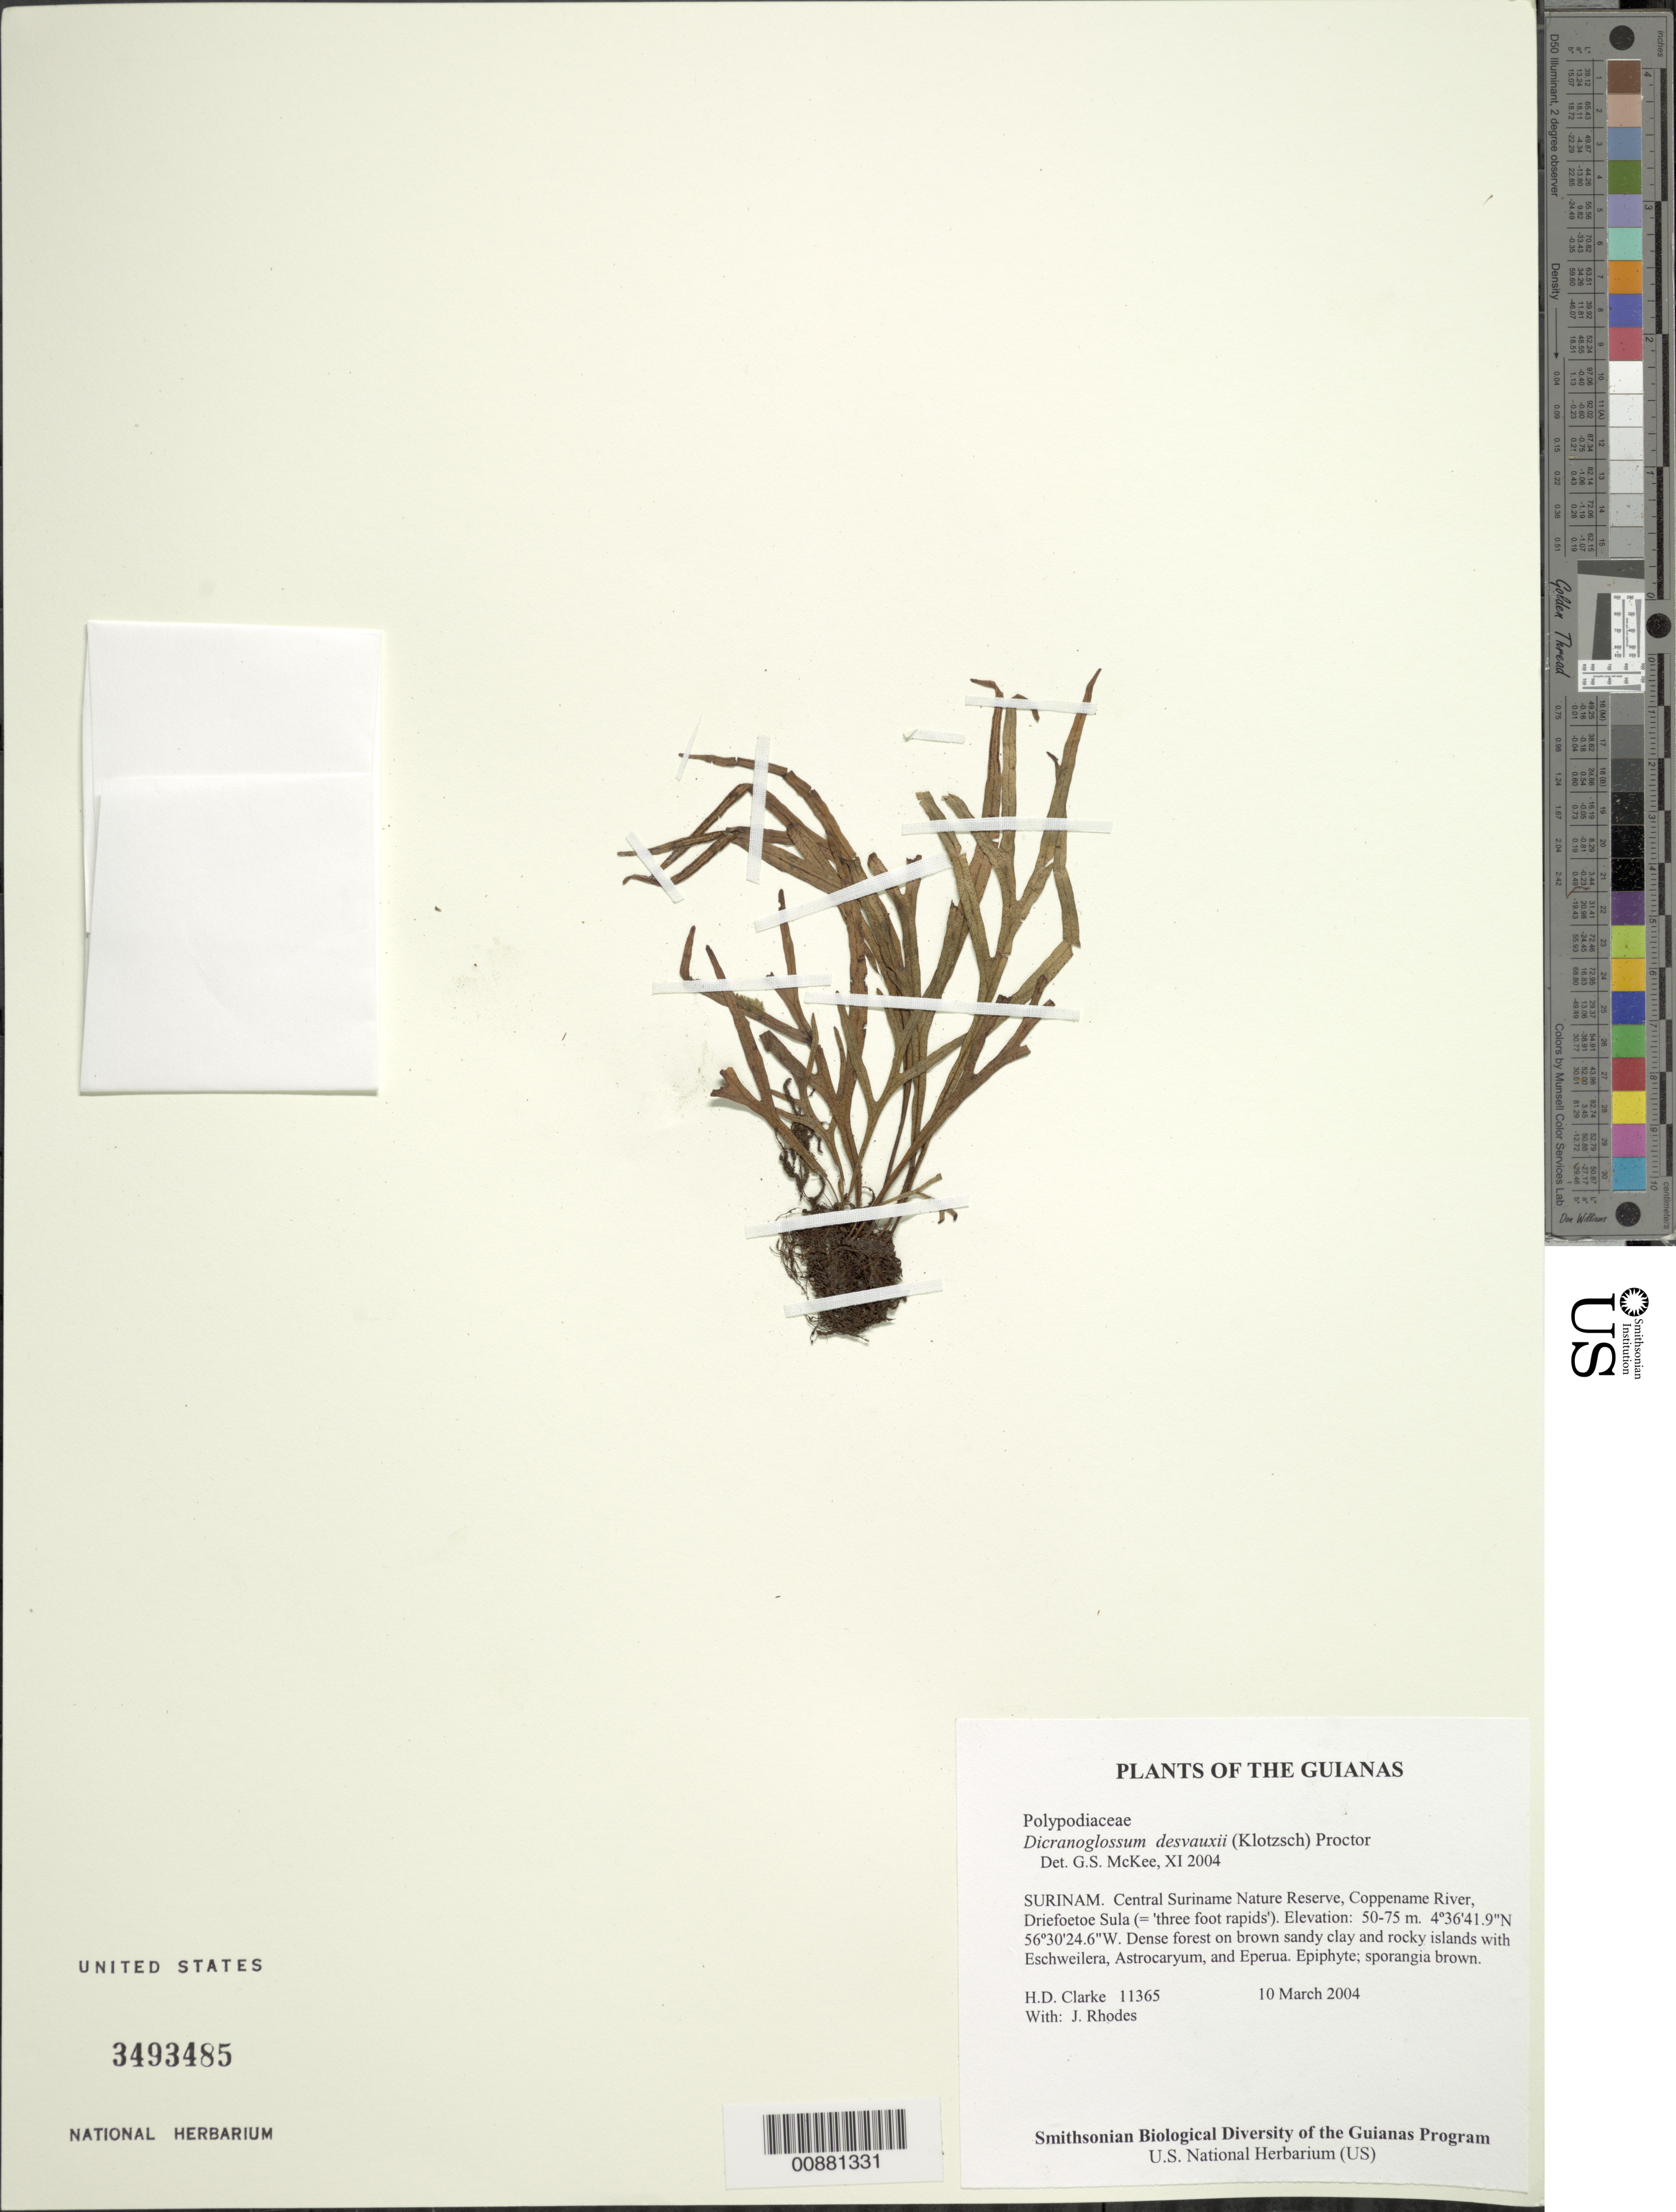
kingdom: Plantae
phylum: Tracheophyta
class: Polypodiopsida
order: Polypodiales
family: Polypodiaceae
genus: Pleopeltis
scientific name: Pleopeltis desvauxii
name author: (Klotzsch) Salino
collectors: H. D. Clarke & J. Rhodes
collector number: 11365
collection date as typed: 10 March 2004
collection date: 2004-03-10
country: Suriname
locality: Central Suriname Nature Reserve, Coppename River, Driefoetoe Sula (= 'three foot rapids')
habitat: Dense forest on brown sandy clay and rocky islands with Eschweilera, Astrocaryum, and Eperua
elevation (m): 50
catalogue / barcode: US 3493485